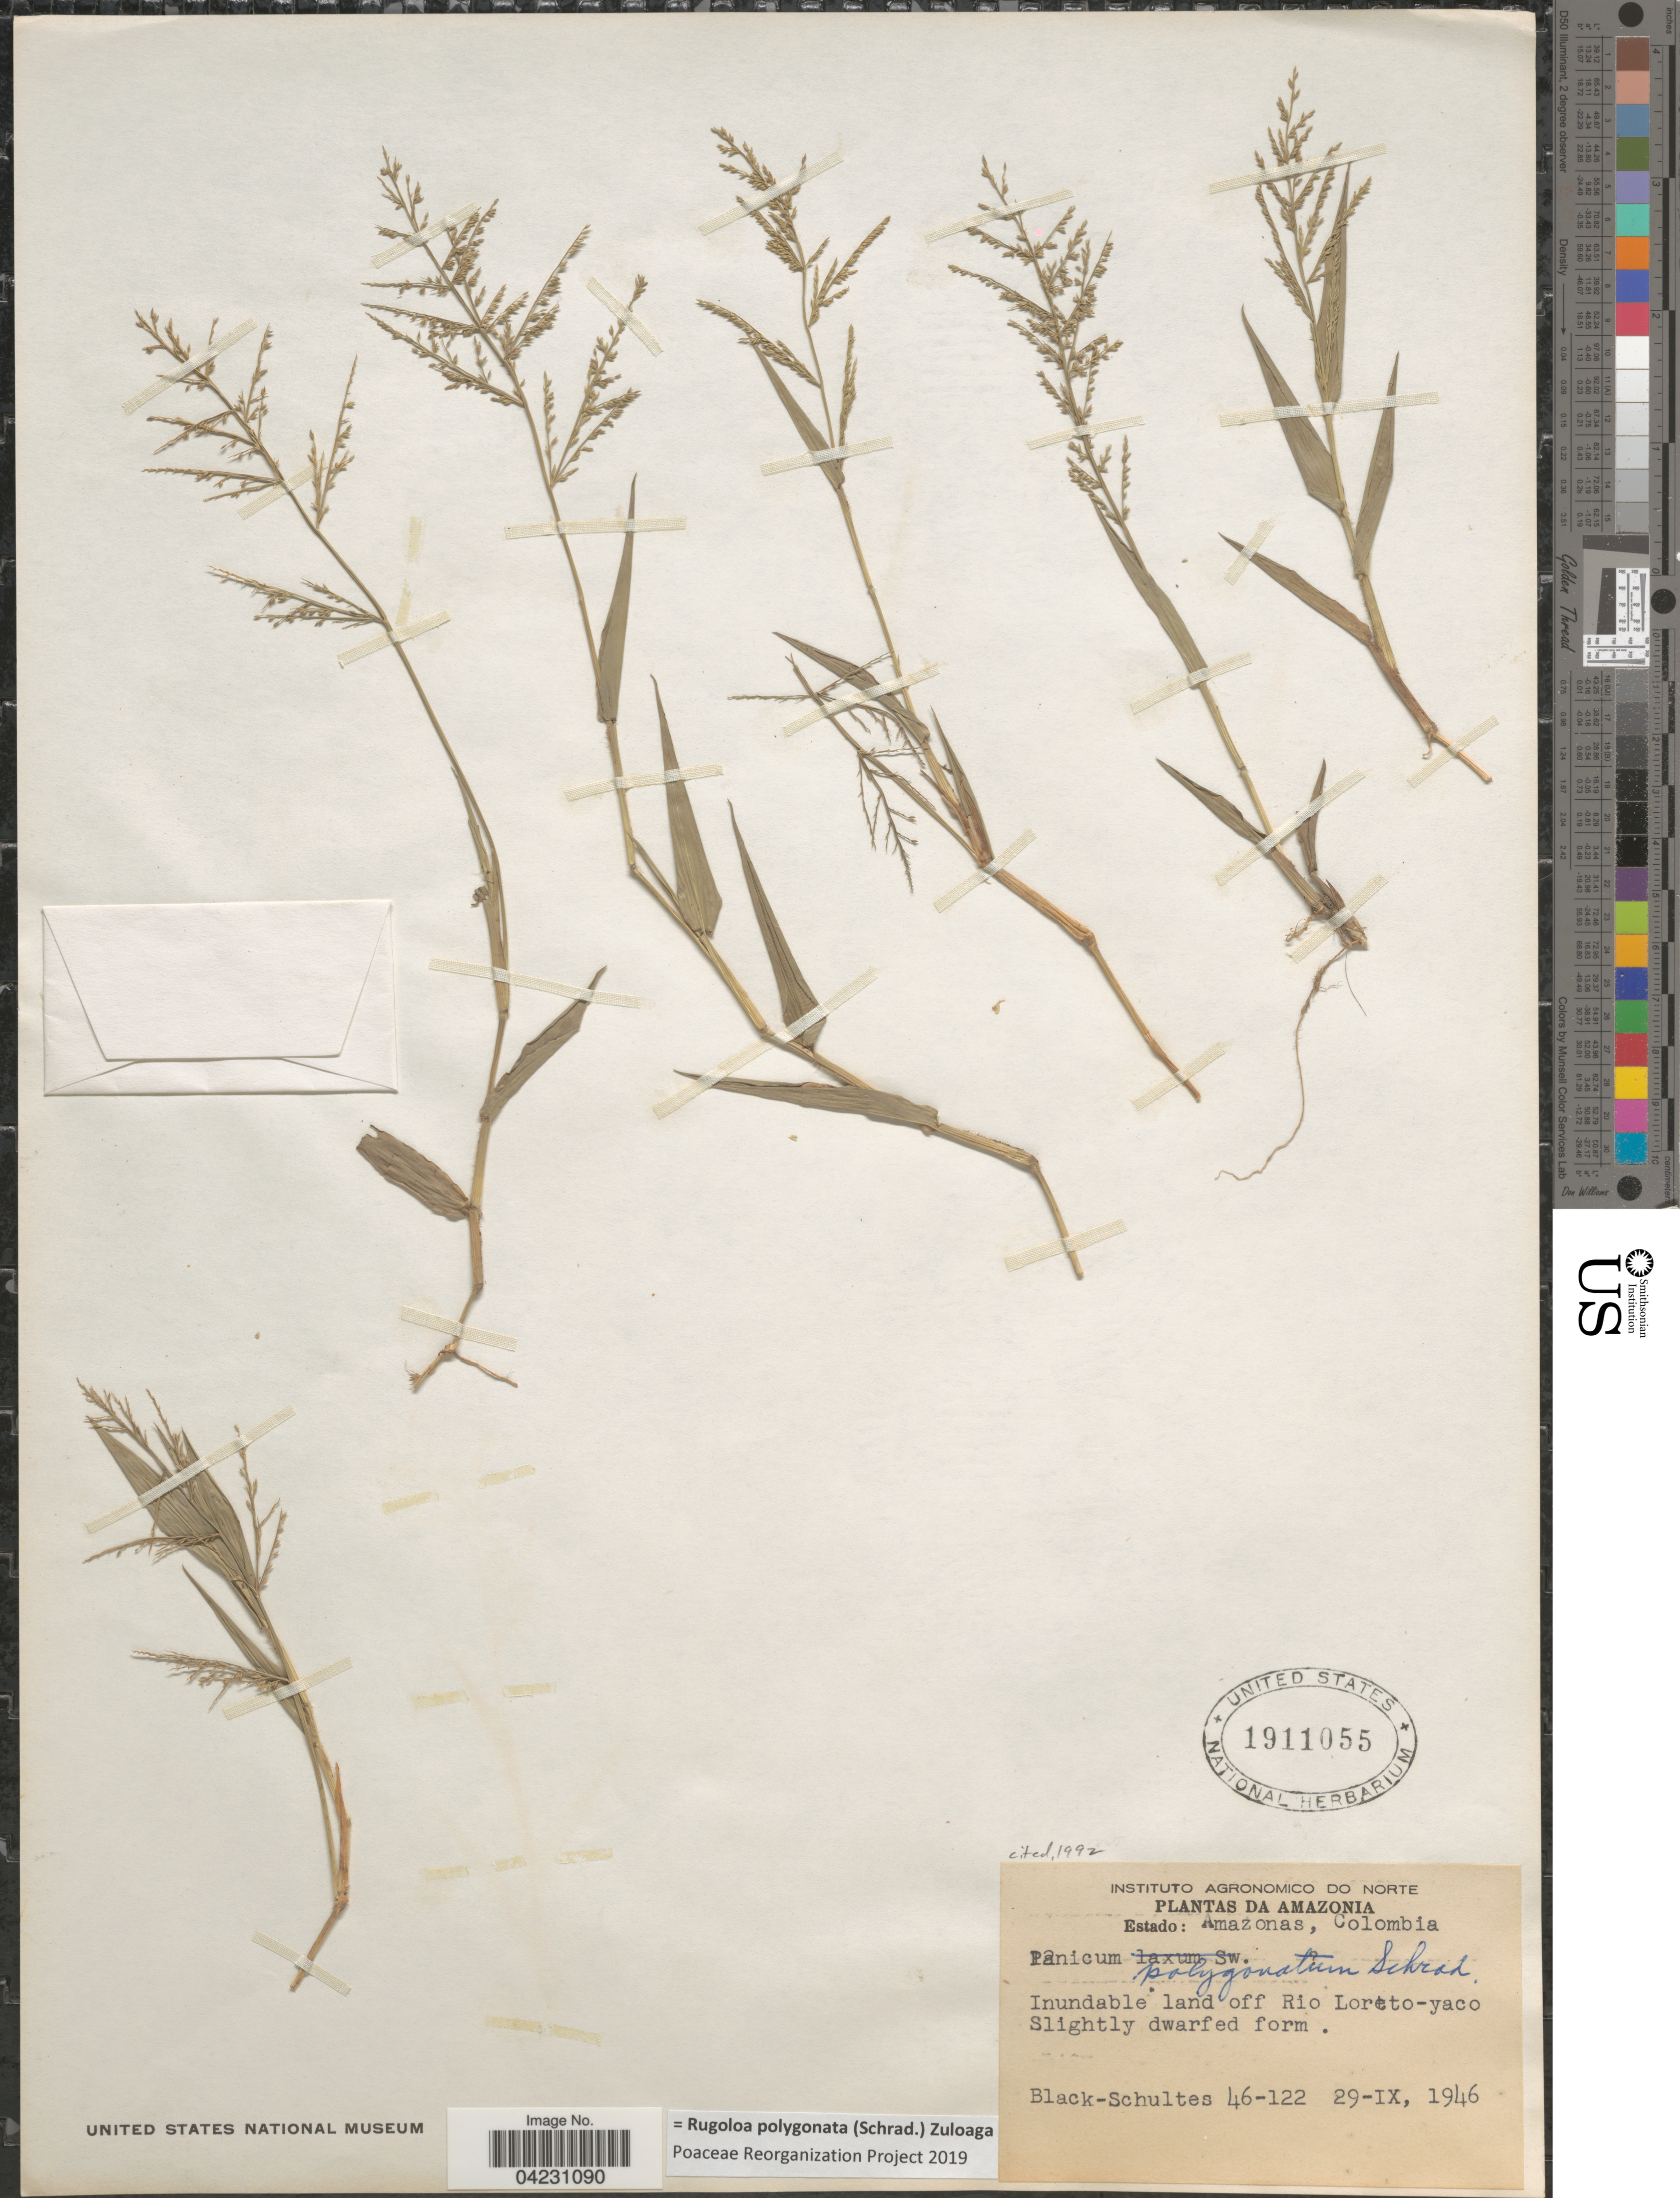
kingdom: Plantae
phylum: Tracheophyta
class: Liliopsida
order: Poales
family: Poaceae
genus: Rugoloa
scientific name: Rugoloa polygonata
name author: (Schrad.) Zuloaga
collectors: -- Black & -- Schultes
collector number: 46-122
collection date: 1946-09-29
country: Colombia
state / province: Amazônas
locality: Estado: Amazonas. Inundable land off Rio Loreto-yaco.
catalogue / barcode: US 1911055